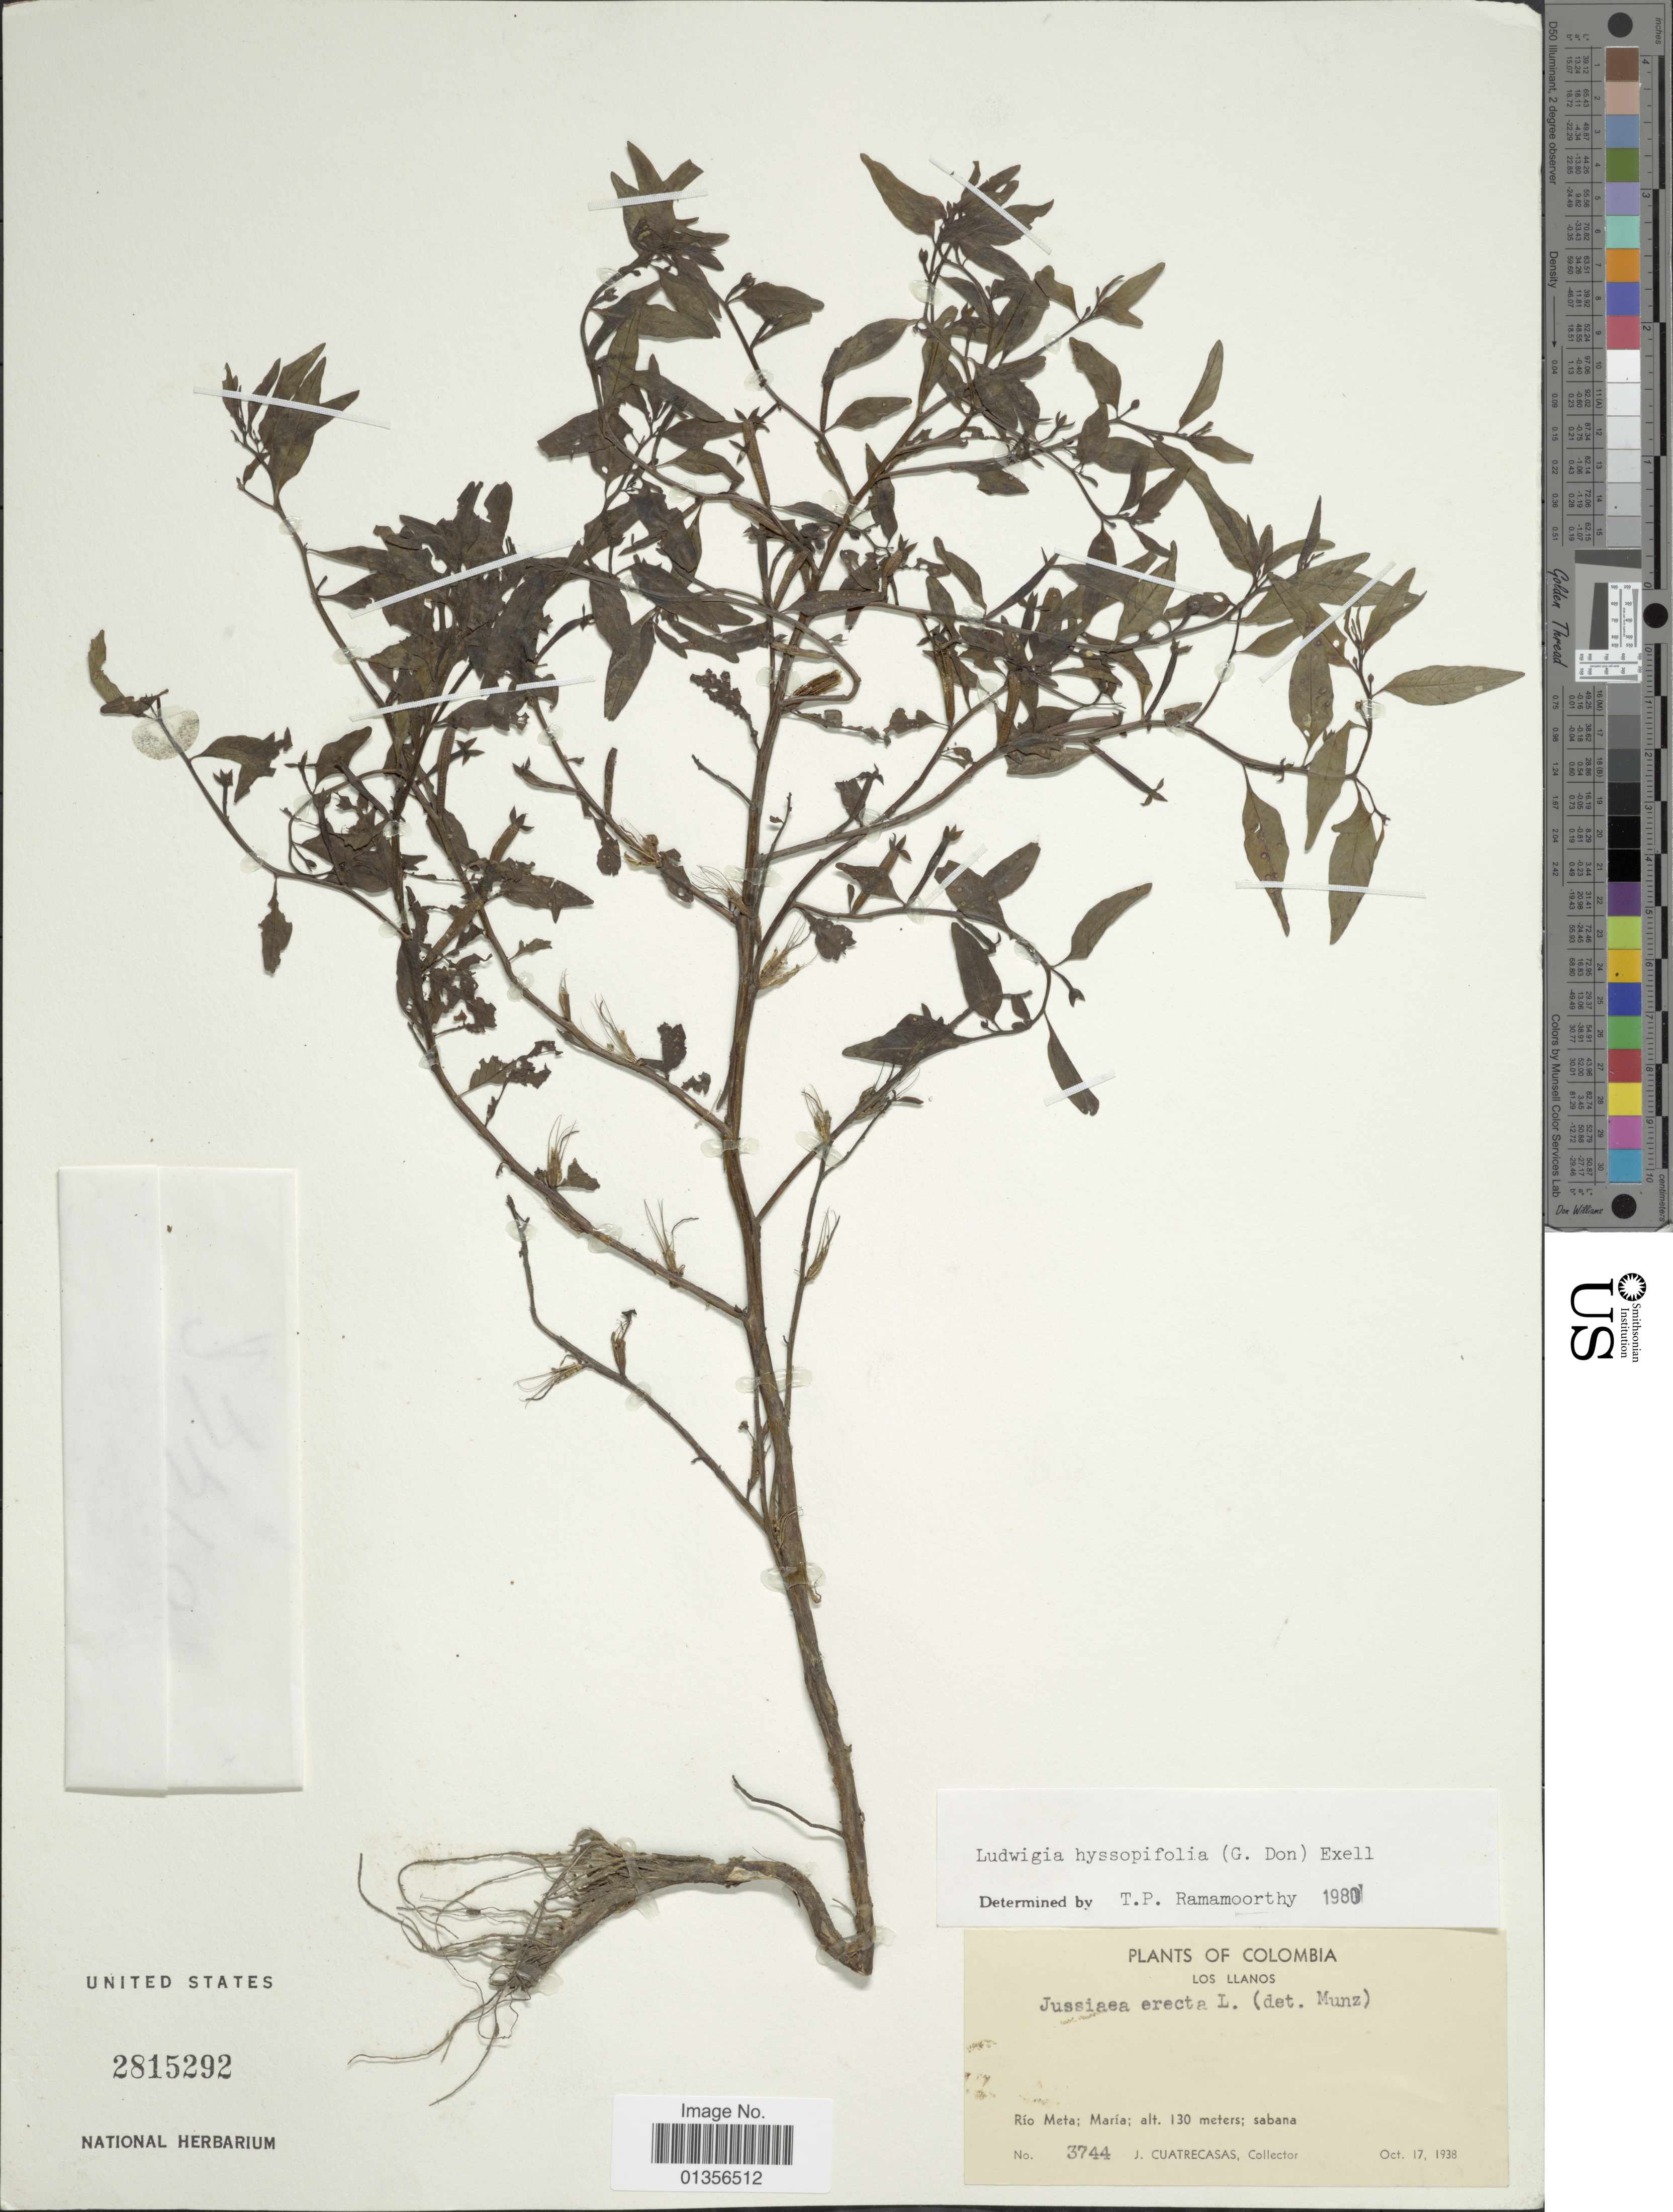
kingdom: Plantae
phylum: Tracheophyta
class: Magnoliopsida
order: Myrtales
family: Onagraceae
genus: Ludwigia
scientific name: Ludwigia hyssopifolia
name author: (G. Don) Exell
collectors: -. Cuatercasas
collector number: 3744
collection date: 1938-10-17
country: Colombia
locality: Los Llanos, Río Meta; María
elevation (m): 130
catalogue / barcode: US 2815292